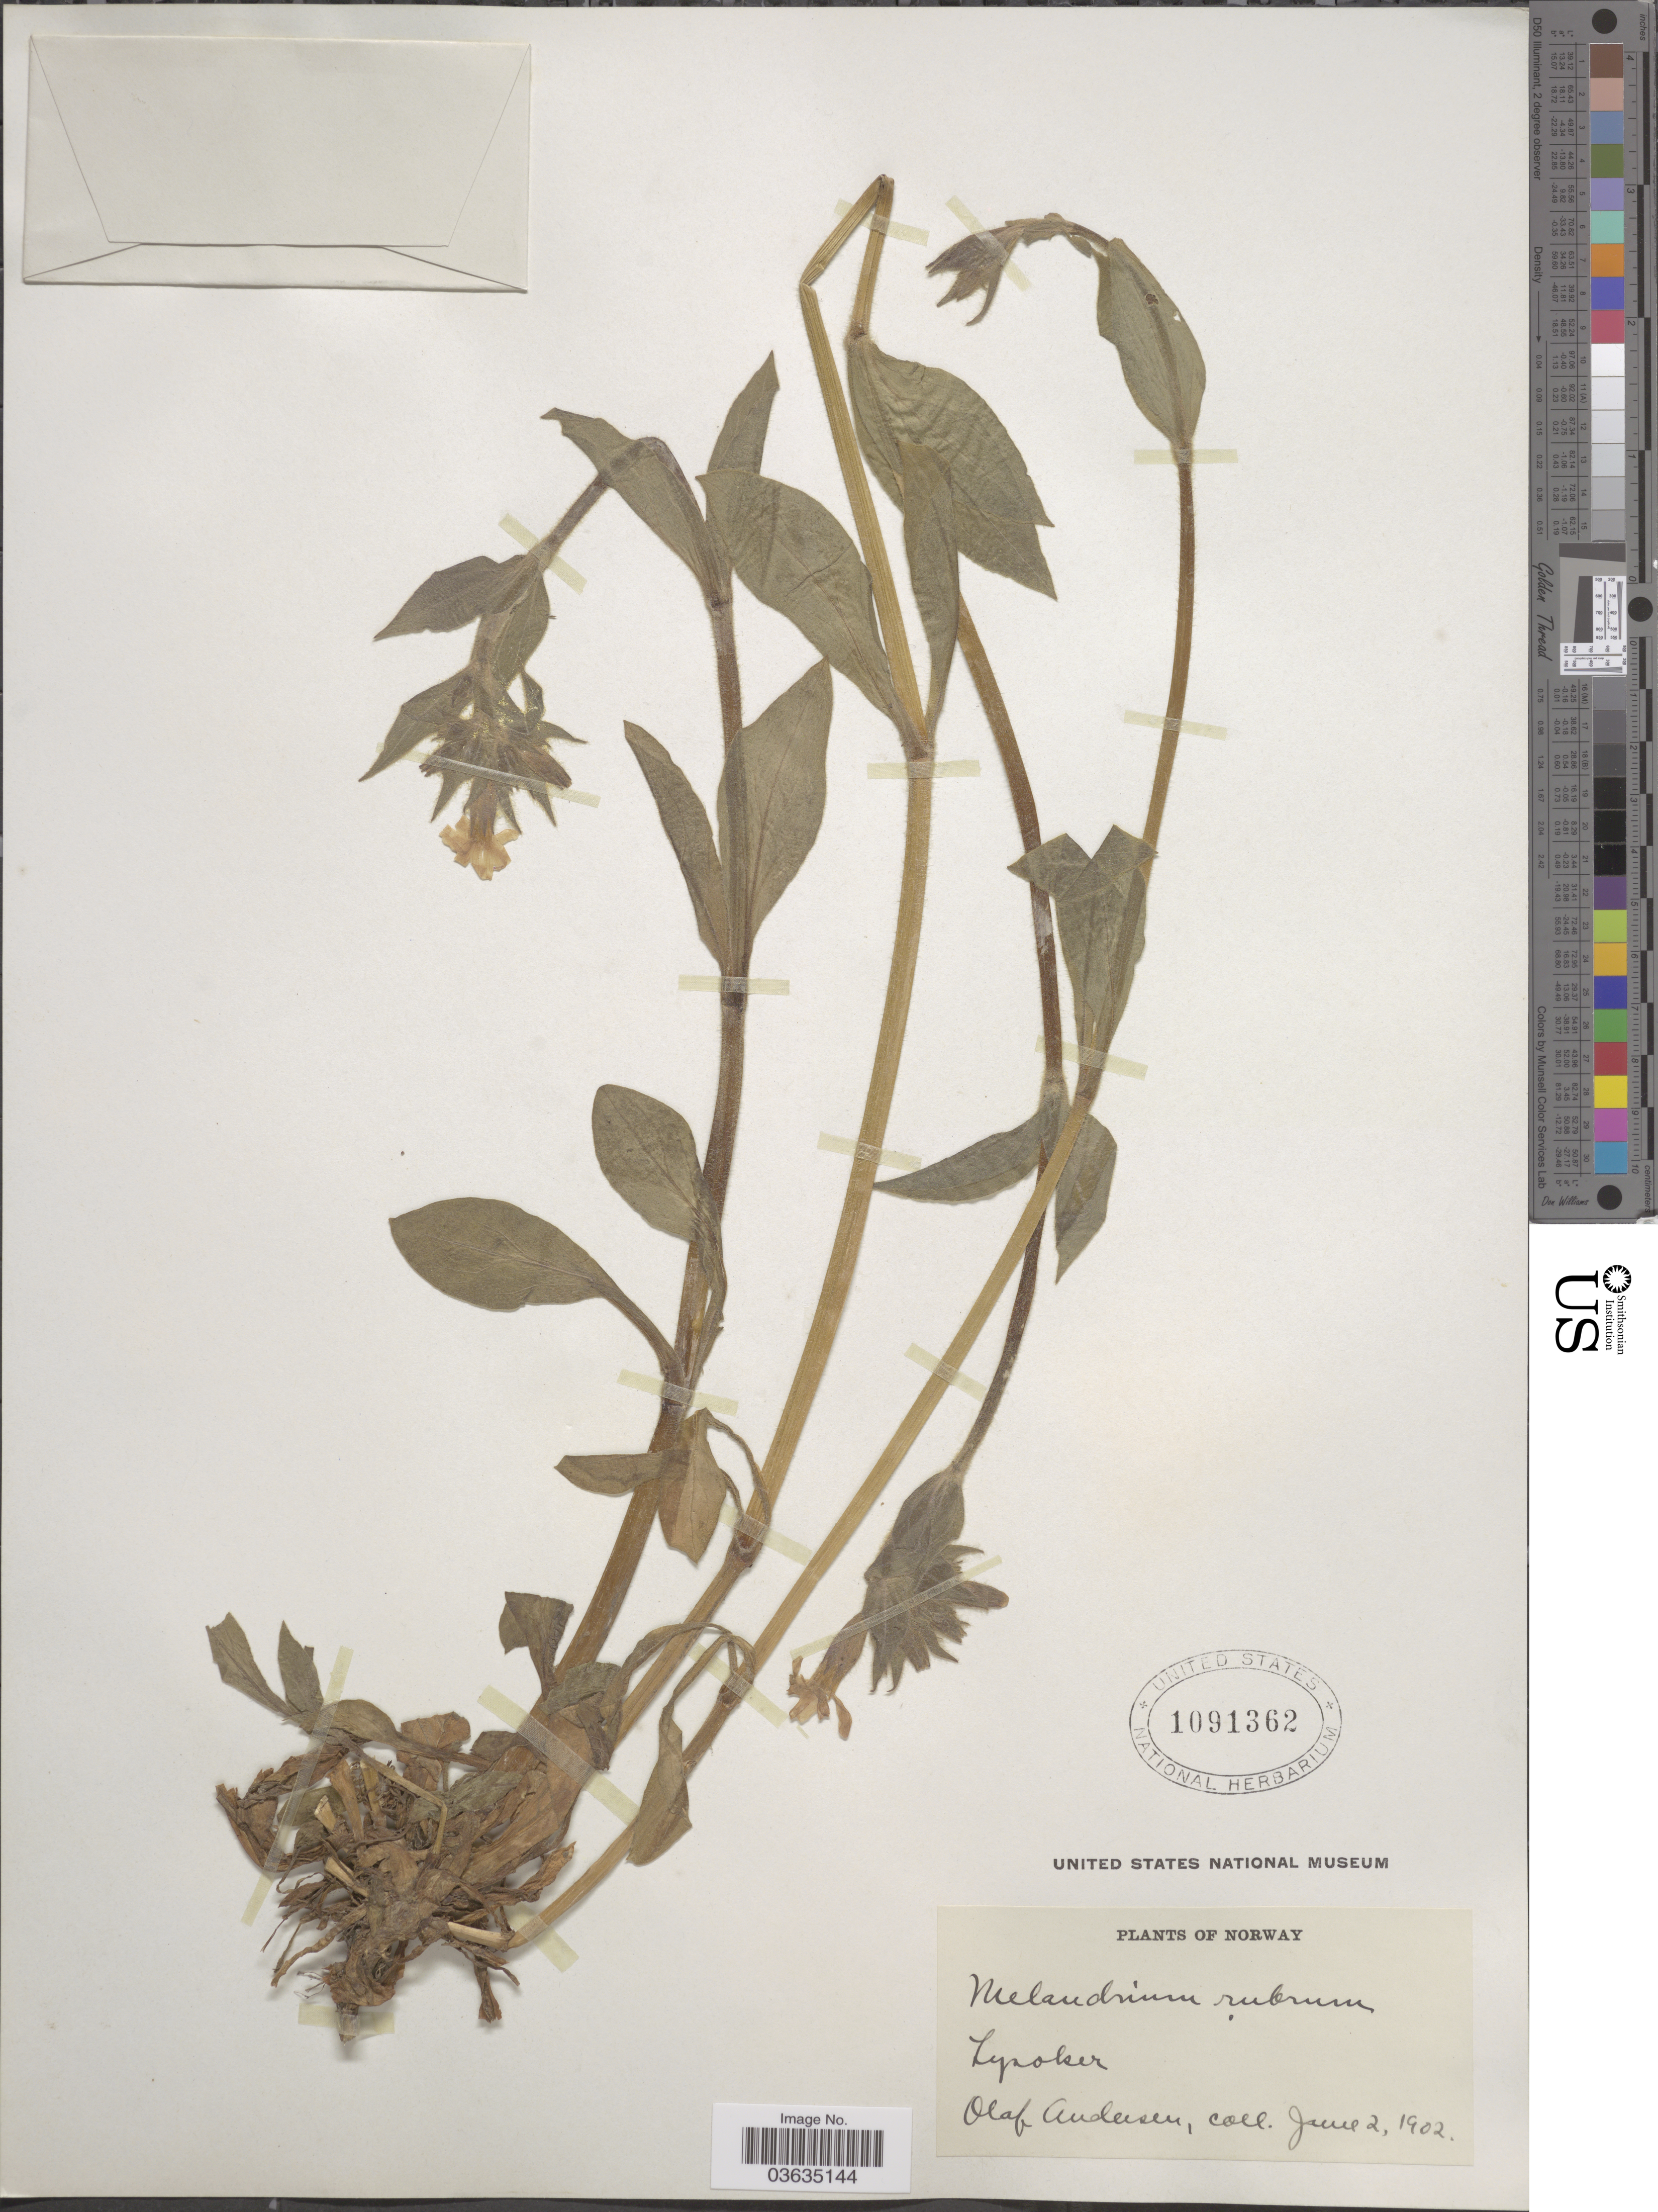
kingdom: Plantae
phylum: Tracheophyta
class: Magnoliopsida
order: Caryophyllales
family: Caryophyllaceae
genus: Silene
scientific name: Silene dioica subsp. dioica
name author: (L.) Clairv.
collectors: O. Andersen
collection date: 1902-06-02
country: Norway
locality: Lysaker.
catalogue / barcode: US 1091362